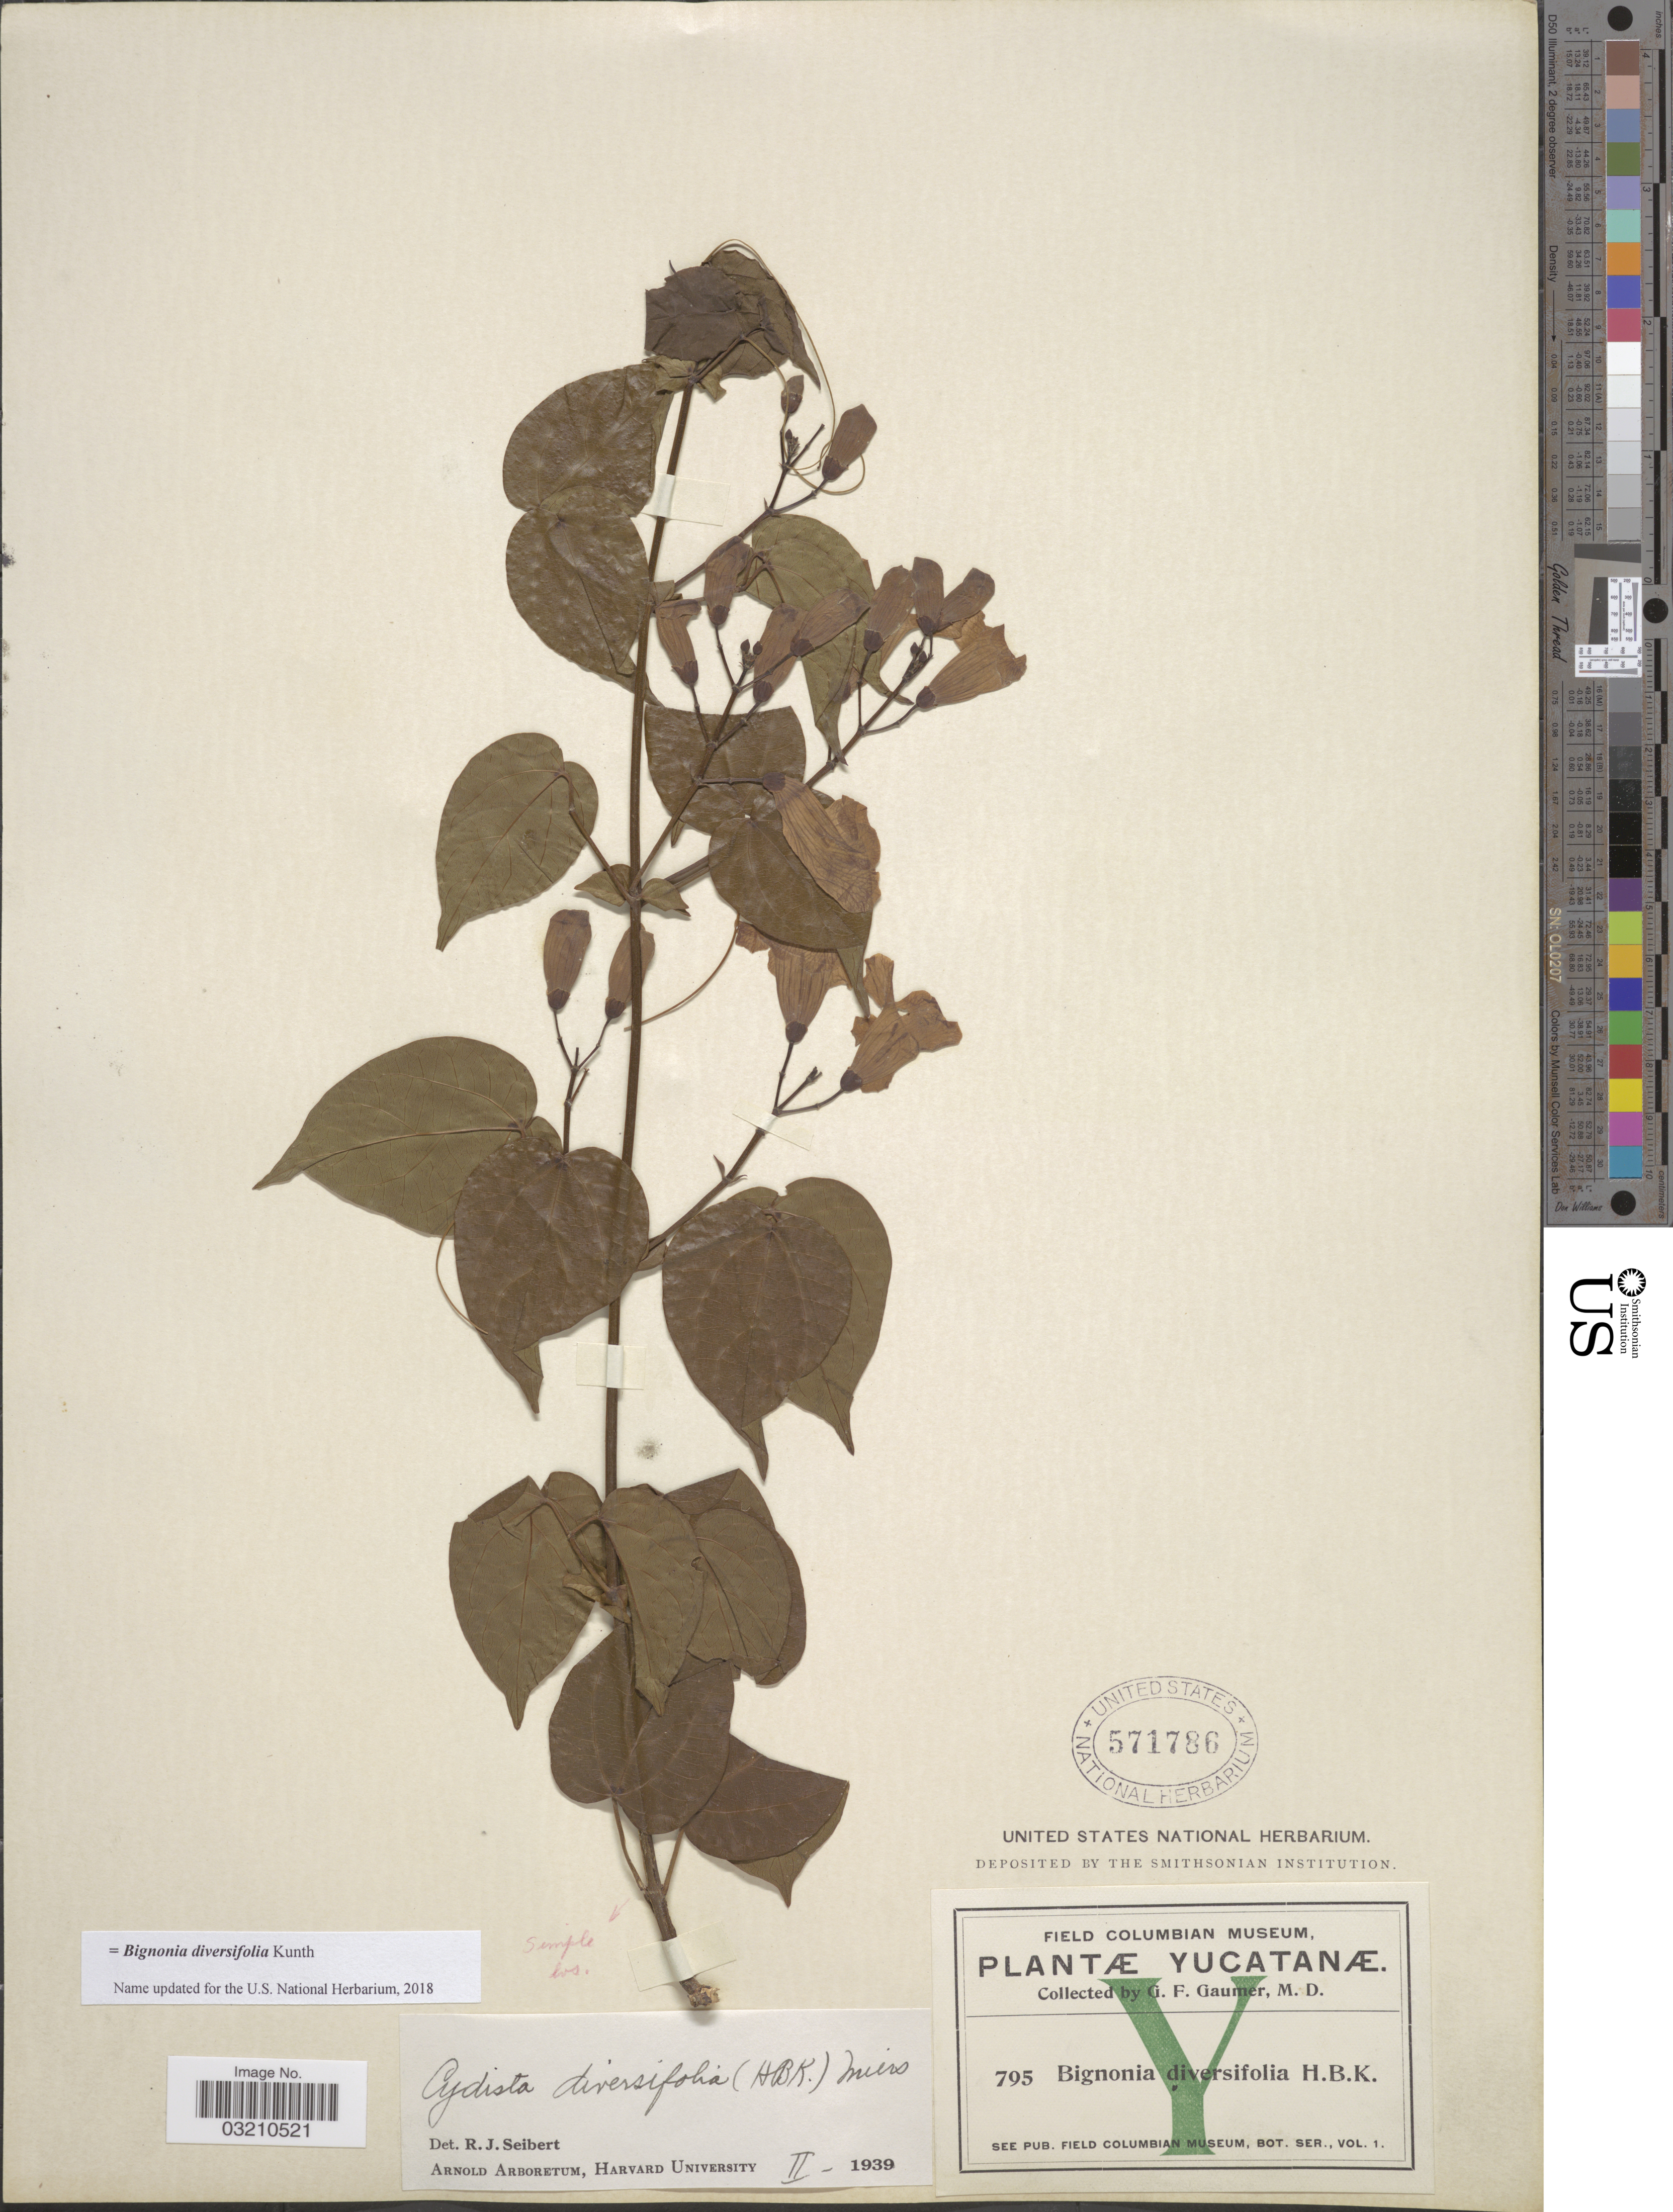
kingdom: Plantae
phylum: Tracheophyta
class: Magnoliopsida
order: Lamiales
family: Bignoniaceae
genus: Bignonia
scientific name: Bignonia diversifolia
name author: Kunth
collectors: G. F. Gaumer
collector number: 795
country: Mexico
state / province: Yucatán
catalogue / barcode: US 571786